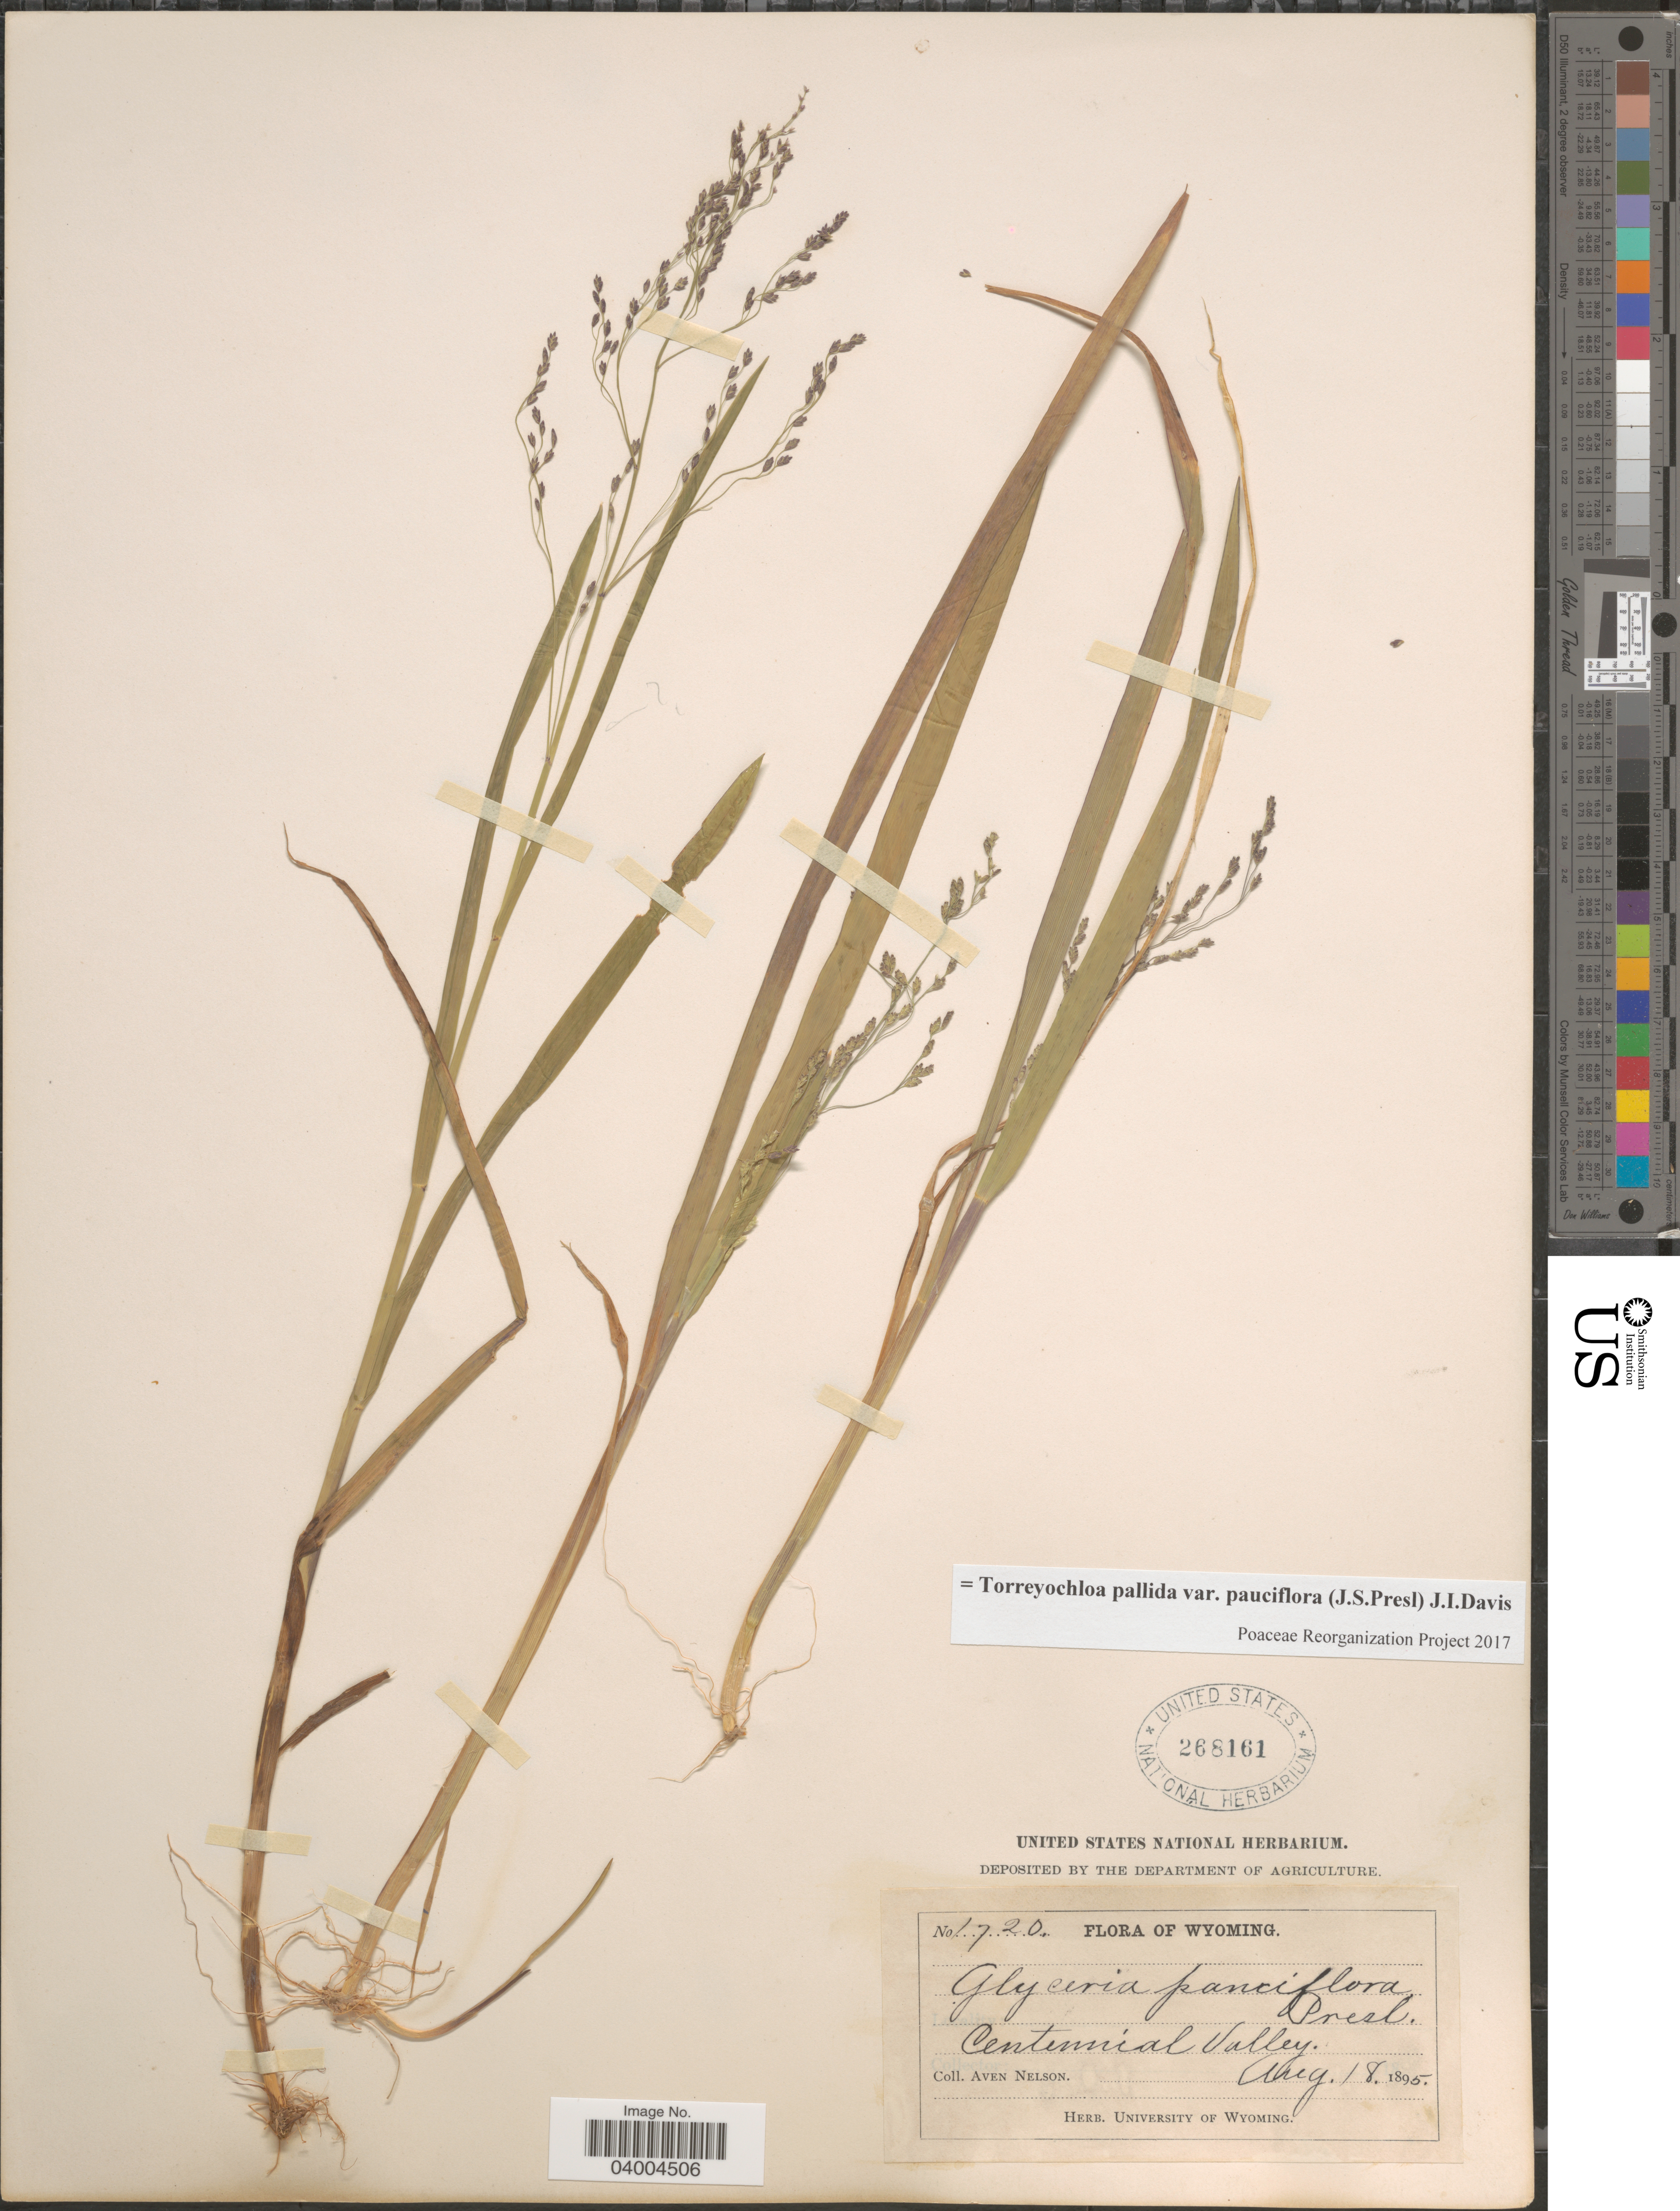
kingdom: Plantae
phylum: Tracheophyta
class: Liliopsida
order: Poales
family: Poaceae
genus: Torreyochloa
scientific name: Torreyochloa pallida var. pauciflora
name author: (J. Presl) J.I. Davis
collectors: A. Nelson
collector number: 1720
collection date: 1895-08-18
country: United States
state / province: Wyoming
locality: Centennial Valley.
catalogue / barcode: US 268161